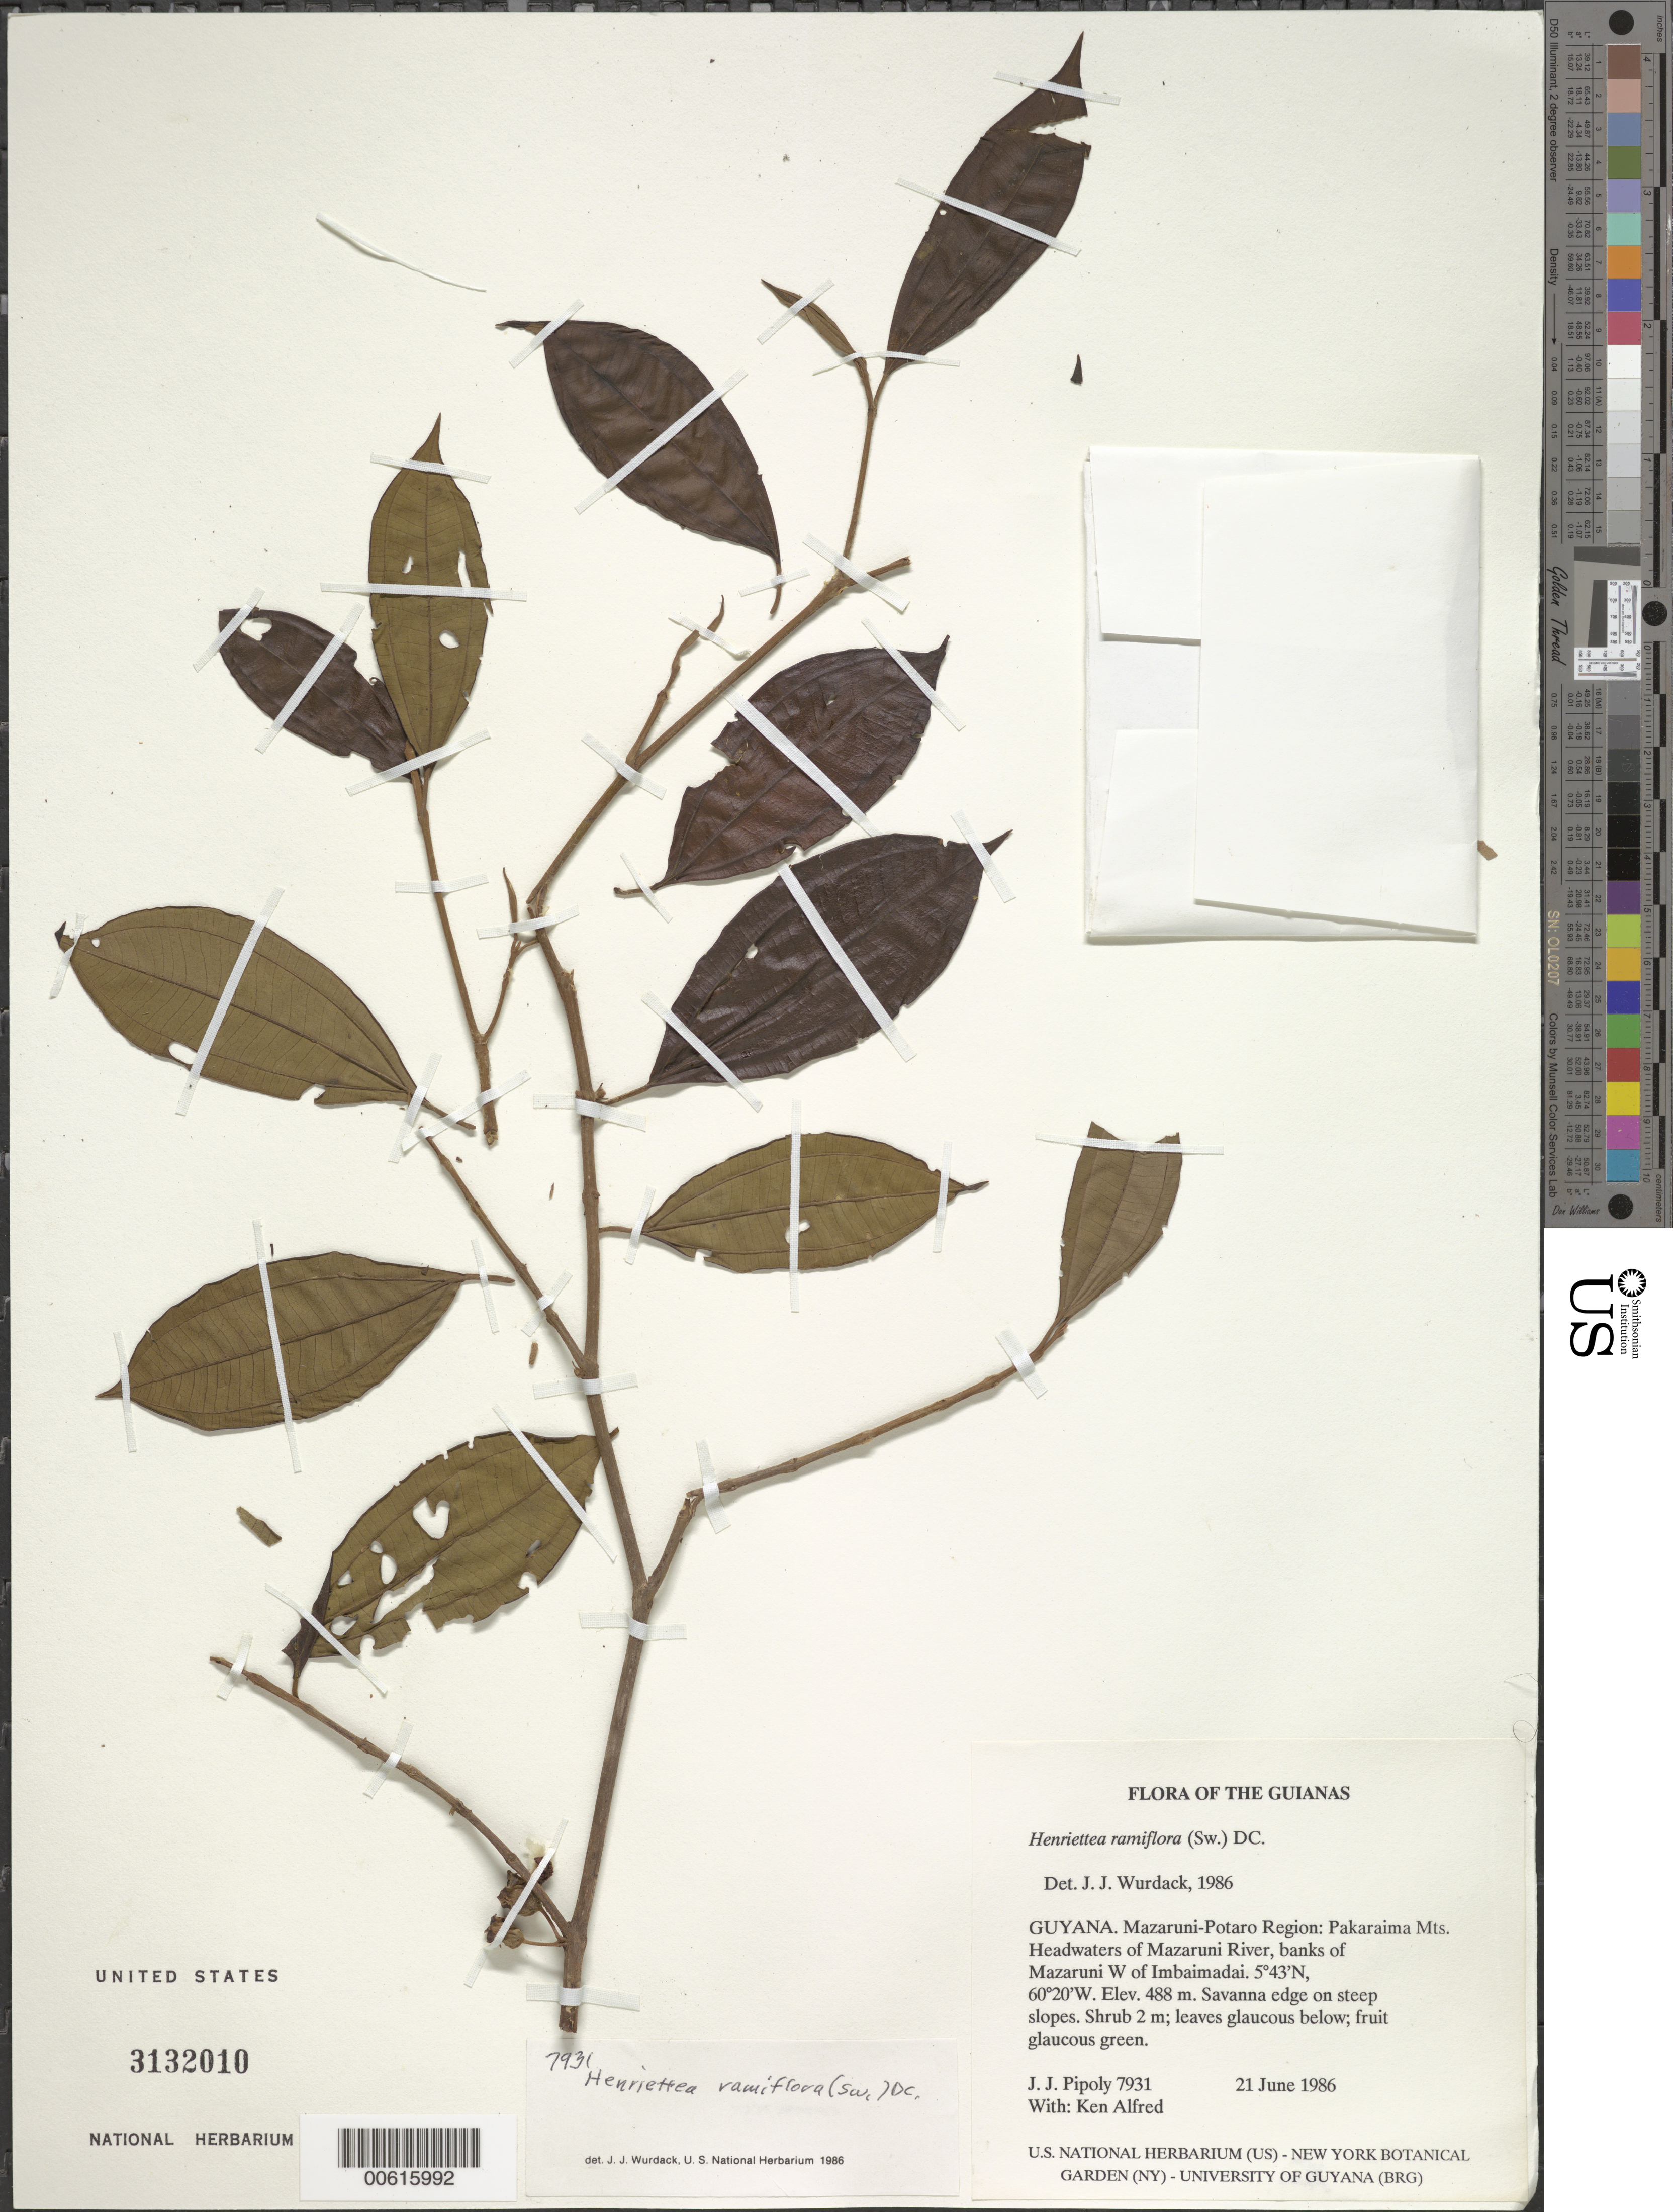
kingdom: Plantae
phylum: Tracheophyta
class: Magnoliopsida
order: Myrtales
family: Melastomataceae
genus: Henriettea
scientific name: Henriettea ramiflora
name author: (Sw.) DC.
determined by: Wurdack, John J., (US), US (UNITED STATES)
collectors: J. J. Pipoly & K. Alfred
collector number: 7931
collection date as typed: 21 June 1986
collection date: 1986-06-21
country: Guyana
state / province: Cuyuni-Mazaruni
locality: Pakaraima Mts. Headwaters of Mazaruni River, banks of Mazaruni W of Imbaimadai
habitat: Savanna edge on steep slopes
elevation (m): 488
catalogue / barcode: US 3132010